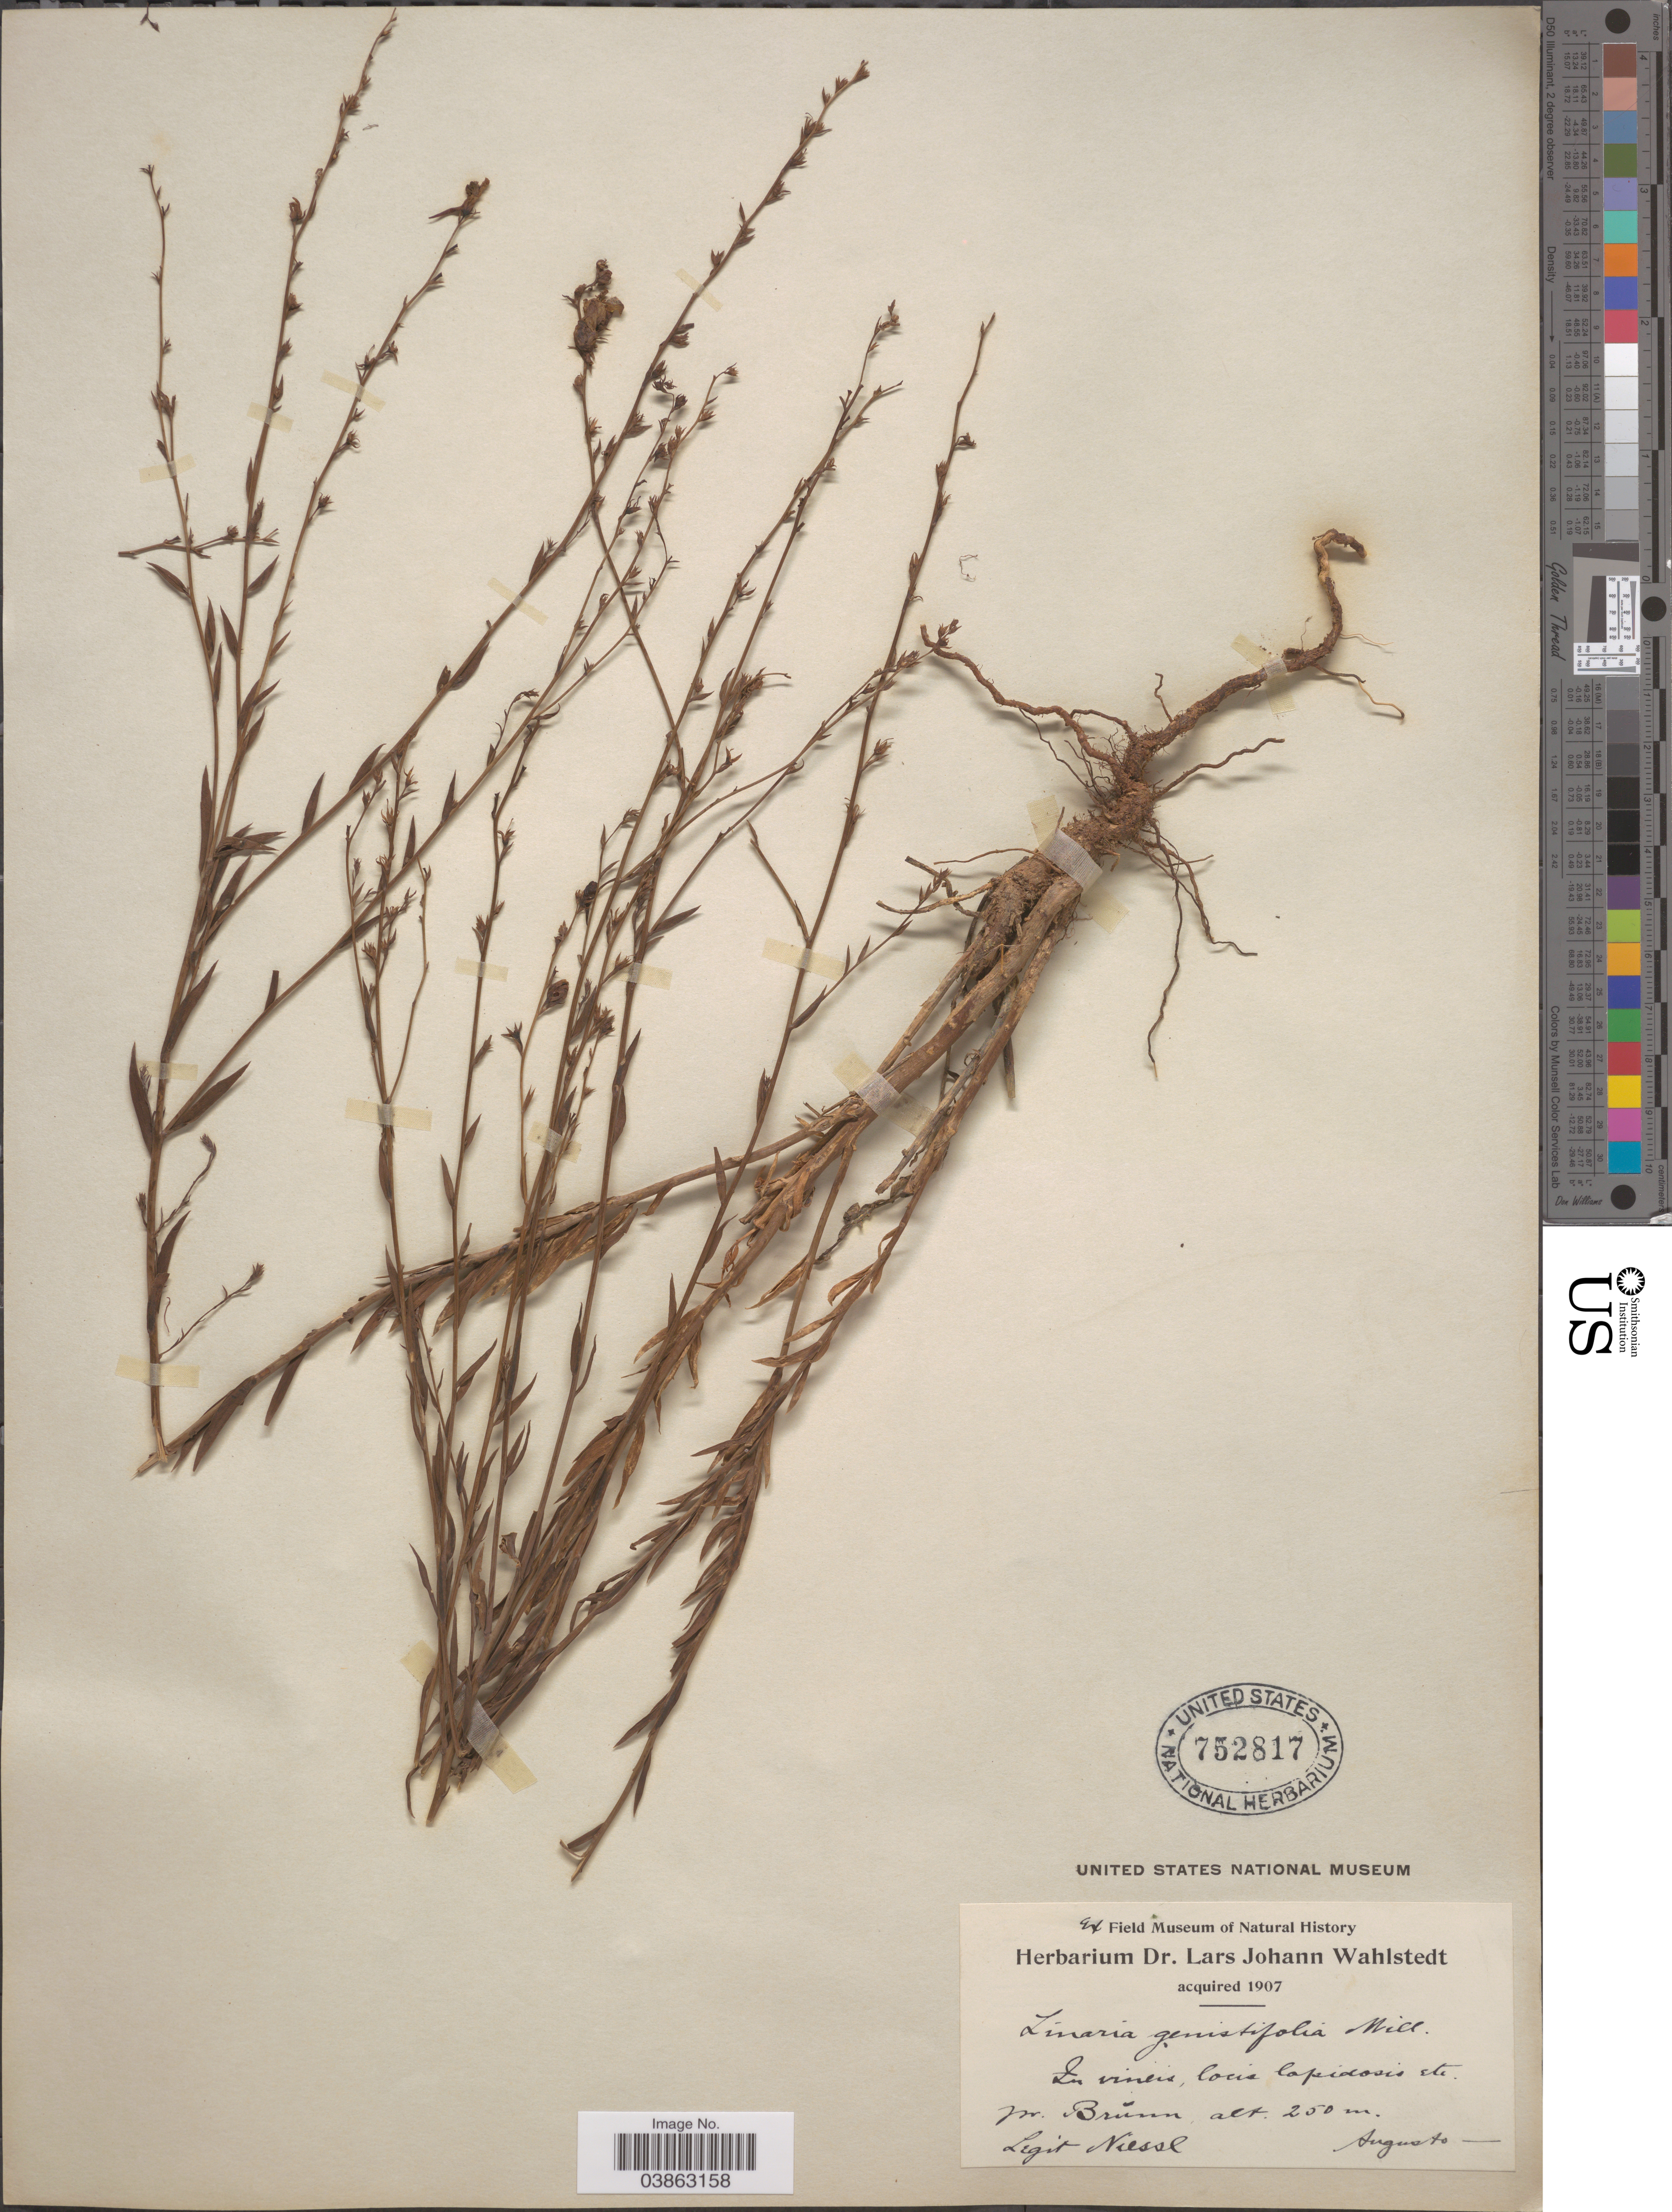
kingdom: Plantae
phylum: Tracheophyta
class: Magnoliopsida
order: Lamiales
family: Plantaginaceae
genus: Linaria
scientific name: Linaria genistifolia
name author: (L.) Mill.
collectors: Niessl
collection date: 1907-08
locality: Pr. Brunn.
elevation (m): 250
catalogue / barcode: US 752817